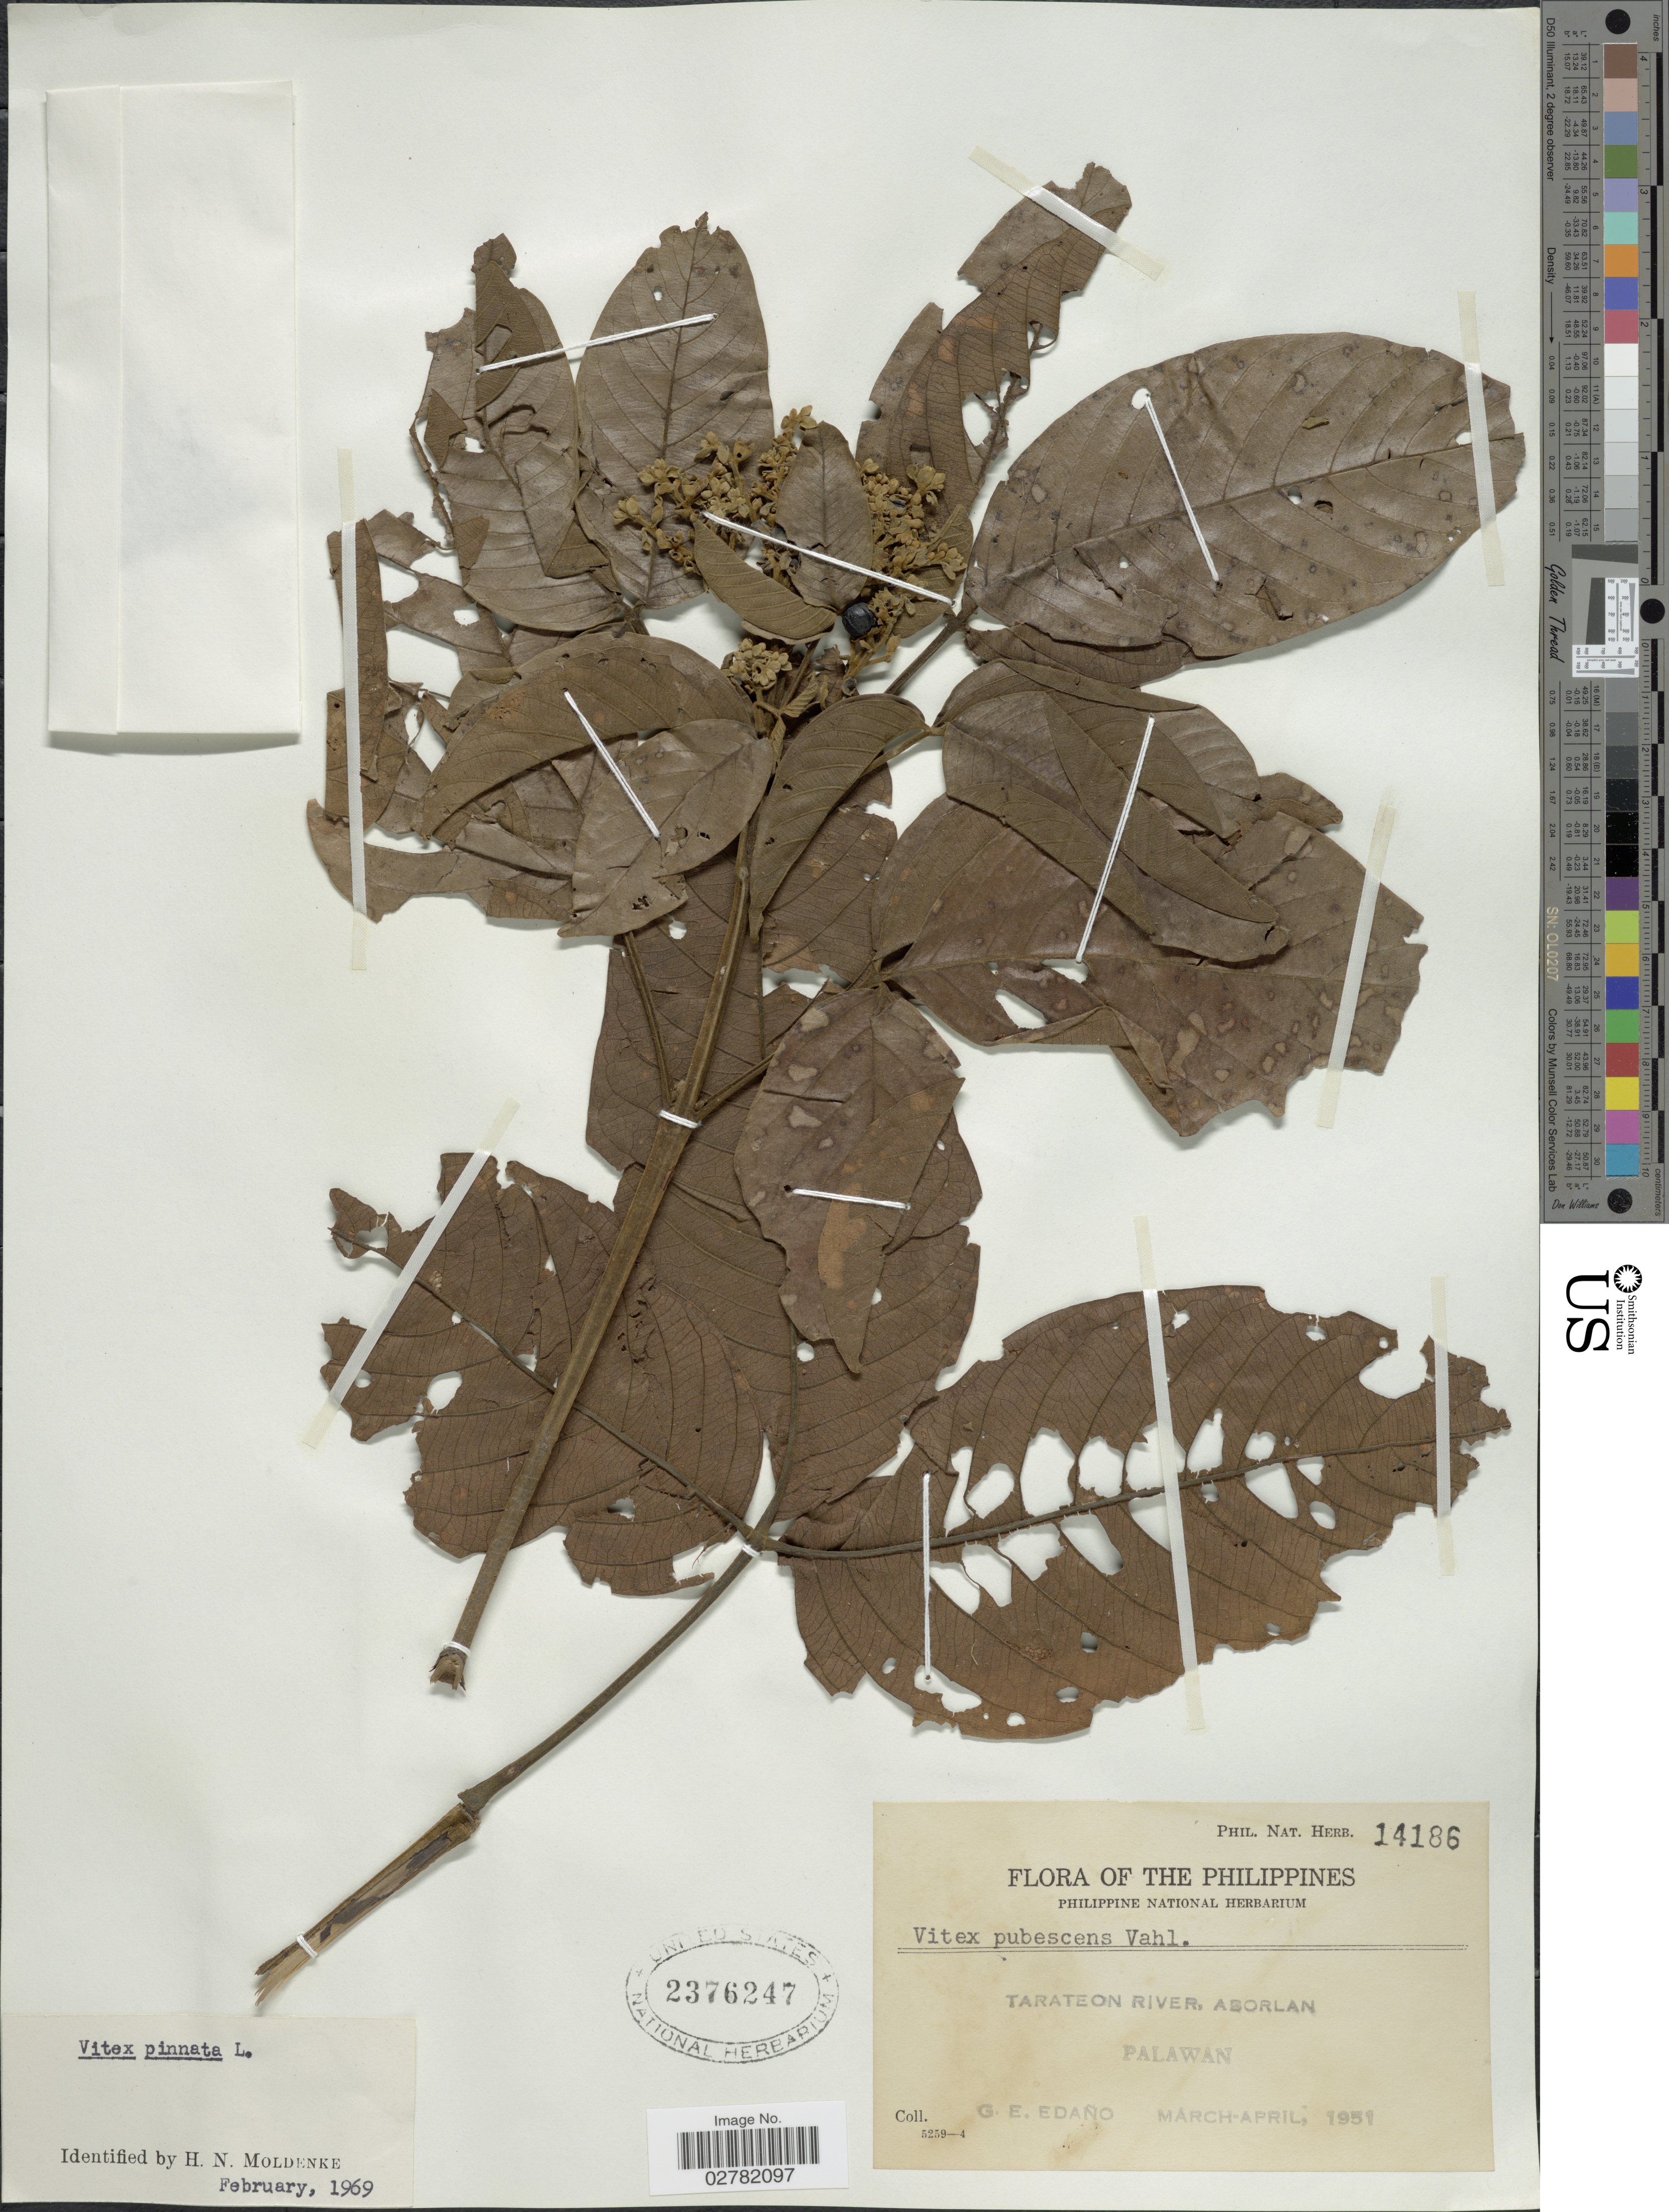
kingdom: Plantae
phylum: Tracheophyta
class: Magnoliopsida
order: Lamiales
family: Lamiaceae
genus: Vitex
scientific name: Vitex pinnata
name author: L.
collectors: G. E. Edaño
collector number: Phil.Nat.Herb. 14186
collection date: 1951-03/1951-04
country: Philippines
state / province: Mimaropa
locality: Tarateon River, Aborlan, Palawan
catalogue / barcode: US 2376247